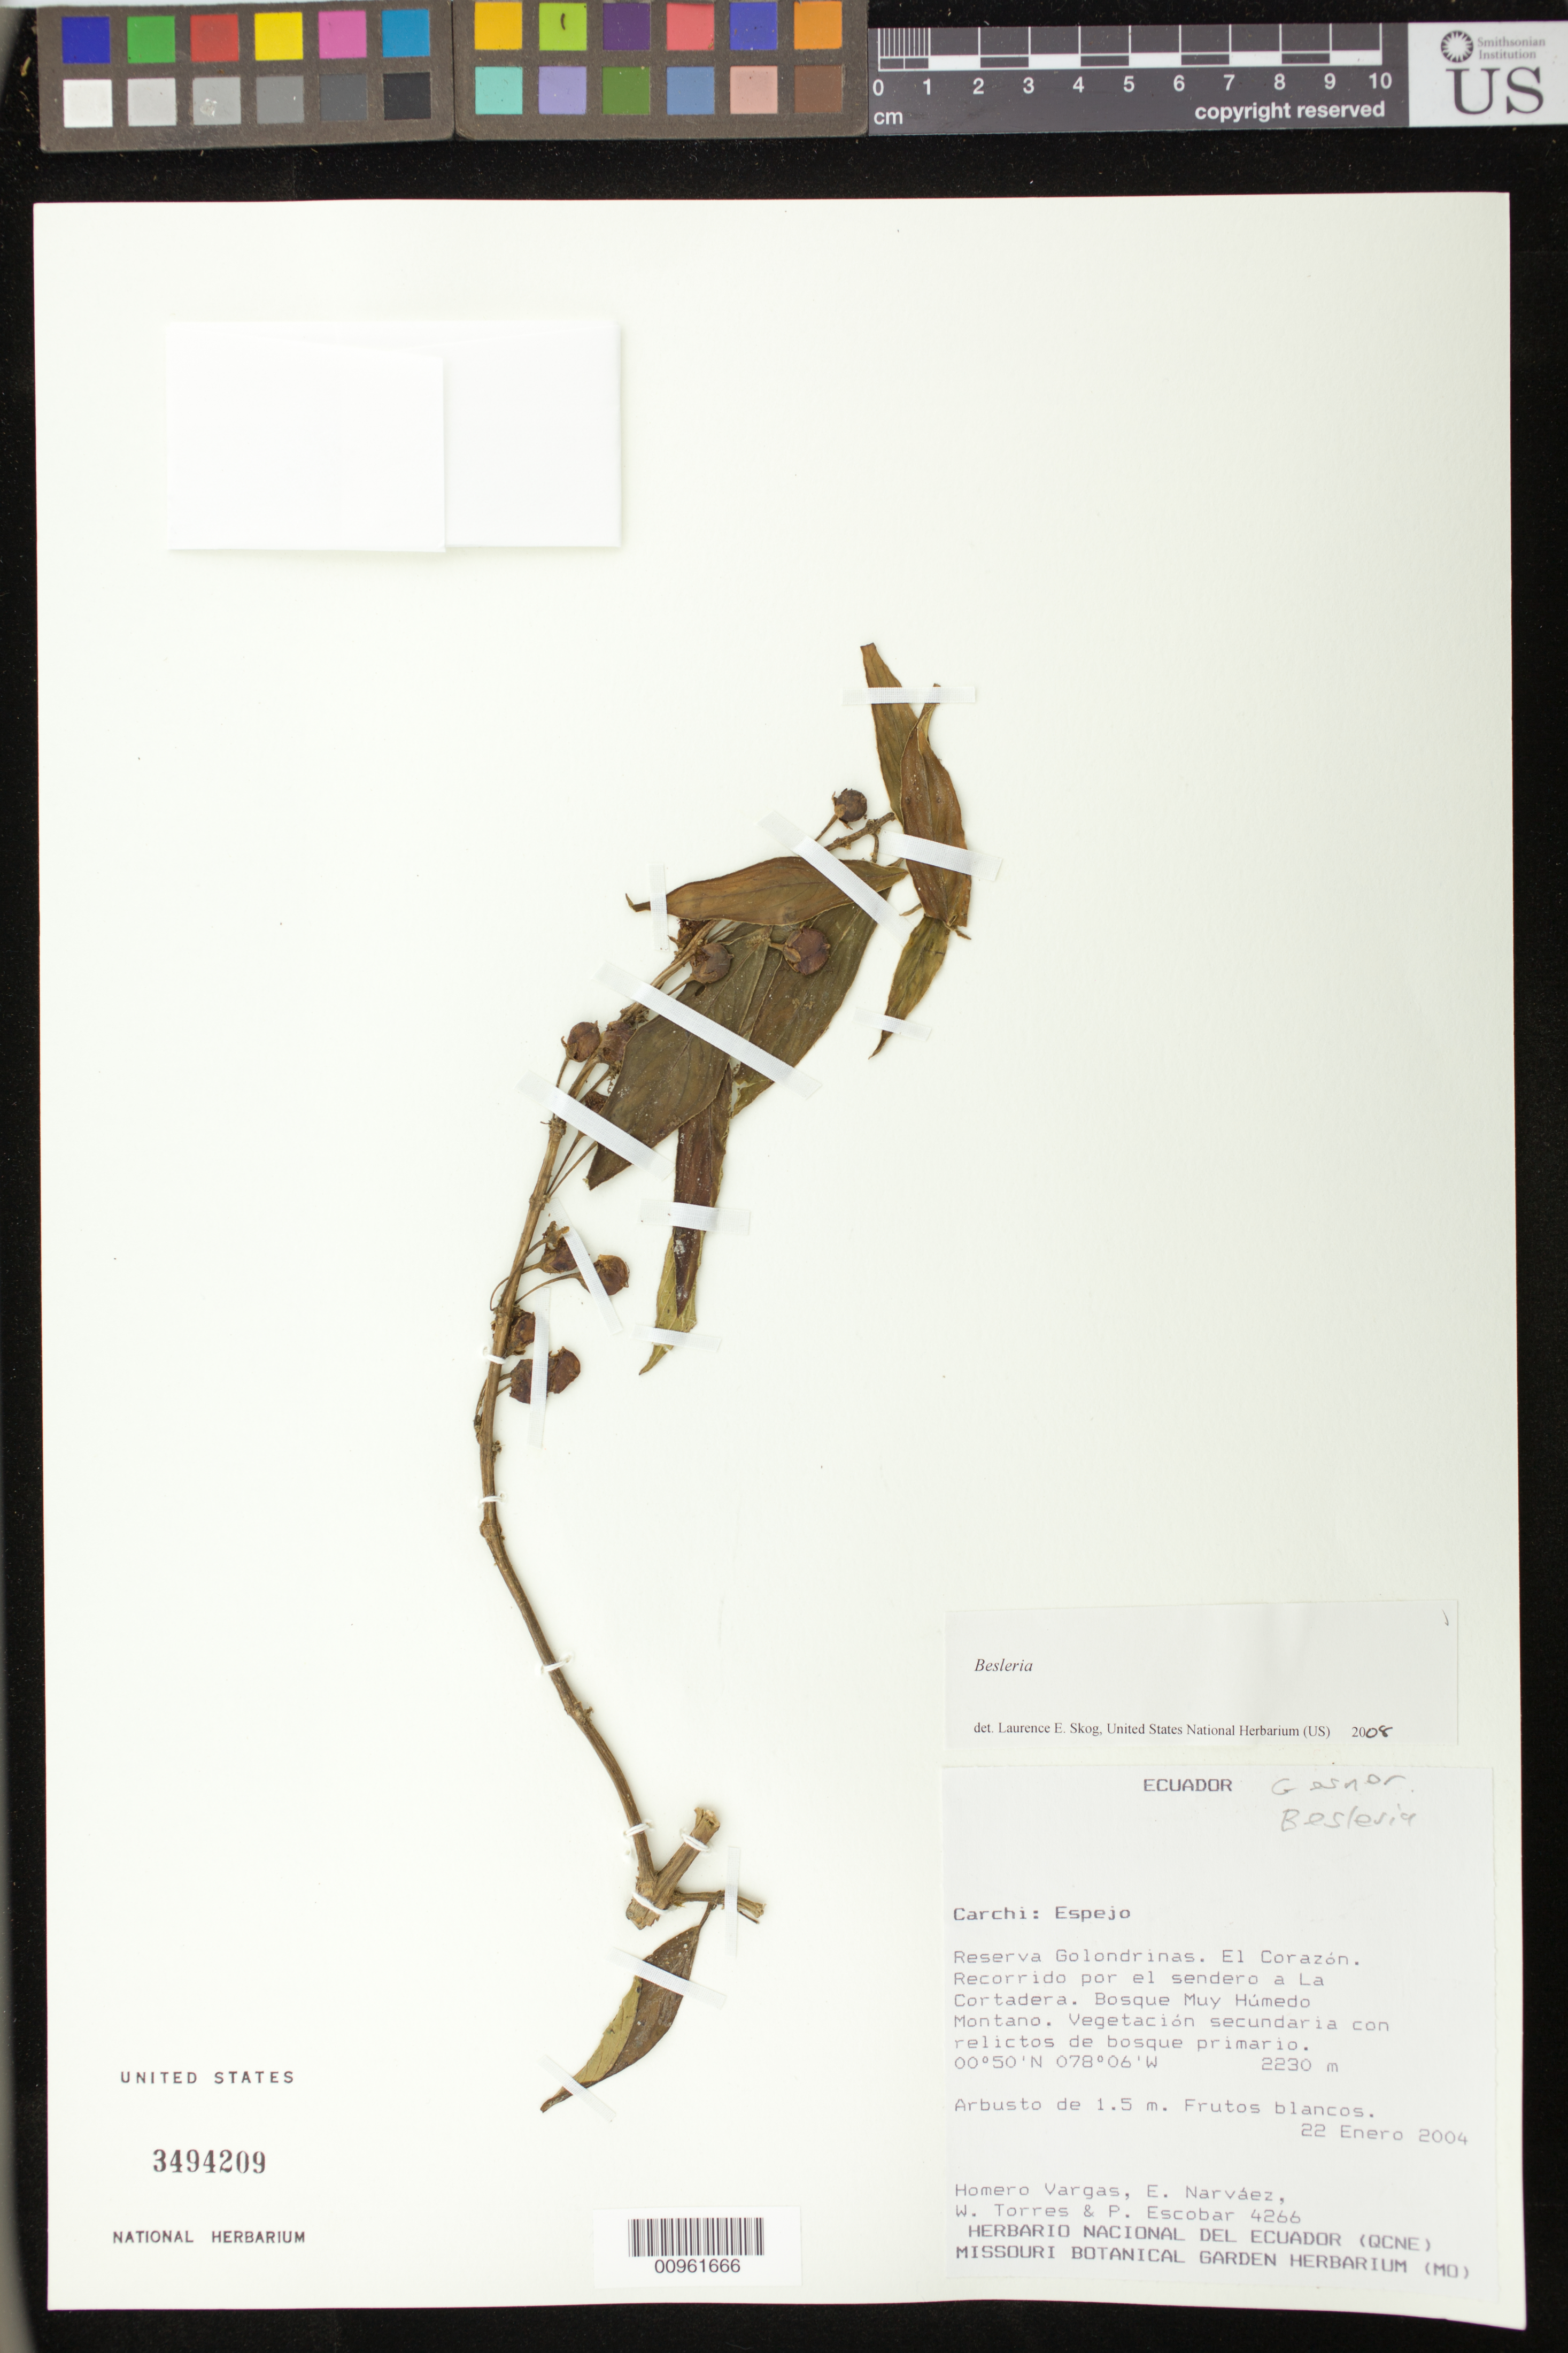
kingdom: Plantae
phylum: Tracheophyta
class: Magnoliopsida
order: Lamiales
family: Gesneriaceae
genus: Besleria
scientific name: Besleria sp.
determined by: Skog, Laurence E.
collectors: H. Vargas, E. Narváez, W. Torres & P. Escobar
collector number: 4266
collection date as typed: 22 Jan 2004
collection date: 2004-01-22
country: Ecuador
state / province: Carchi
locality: Carchi: Espejo. Reserva Golondrinas, El Corazón, recorrido por el sendero a La Cortadera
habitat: Bosque muy húmedo montano. Vegetación secundaria con relictos de bosque primario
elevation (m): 2230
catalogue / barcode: US 3494209